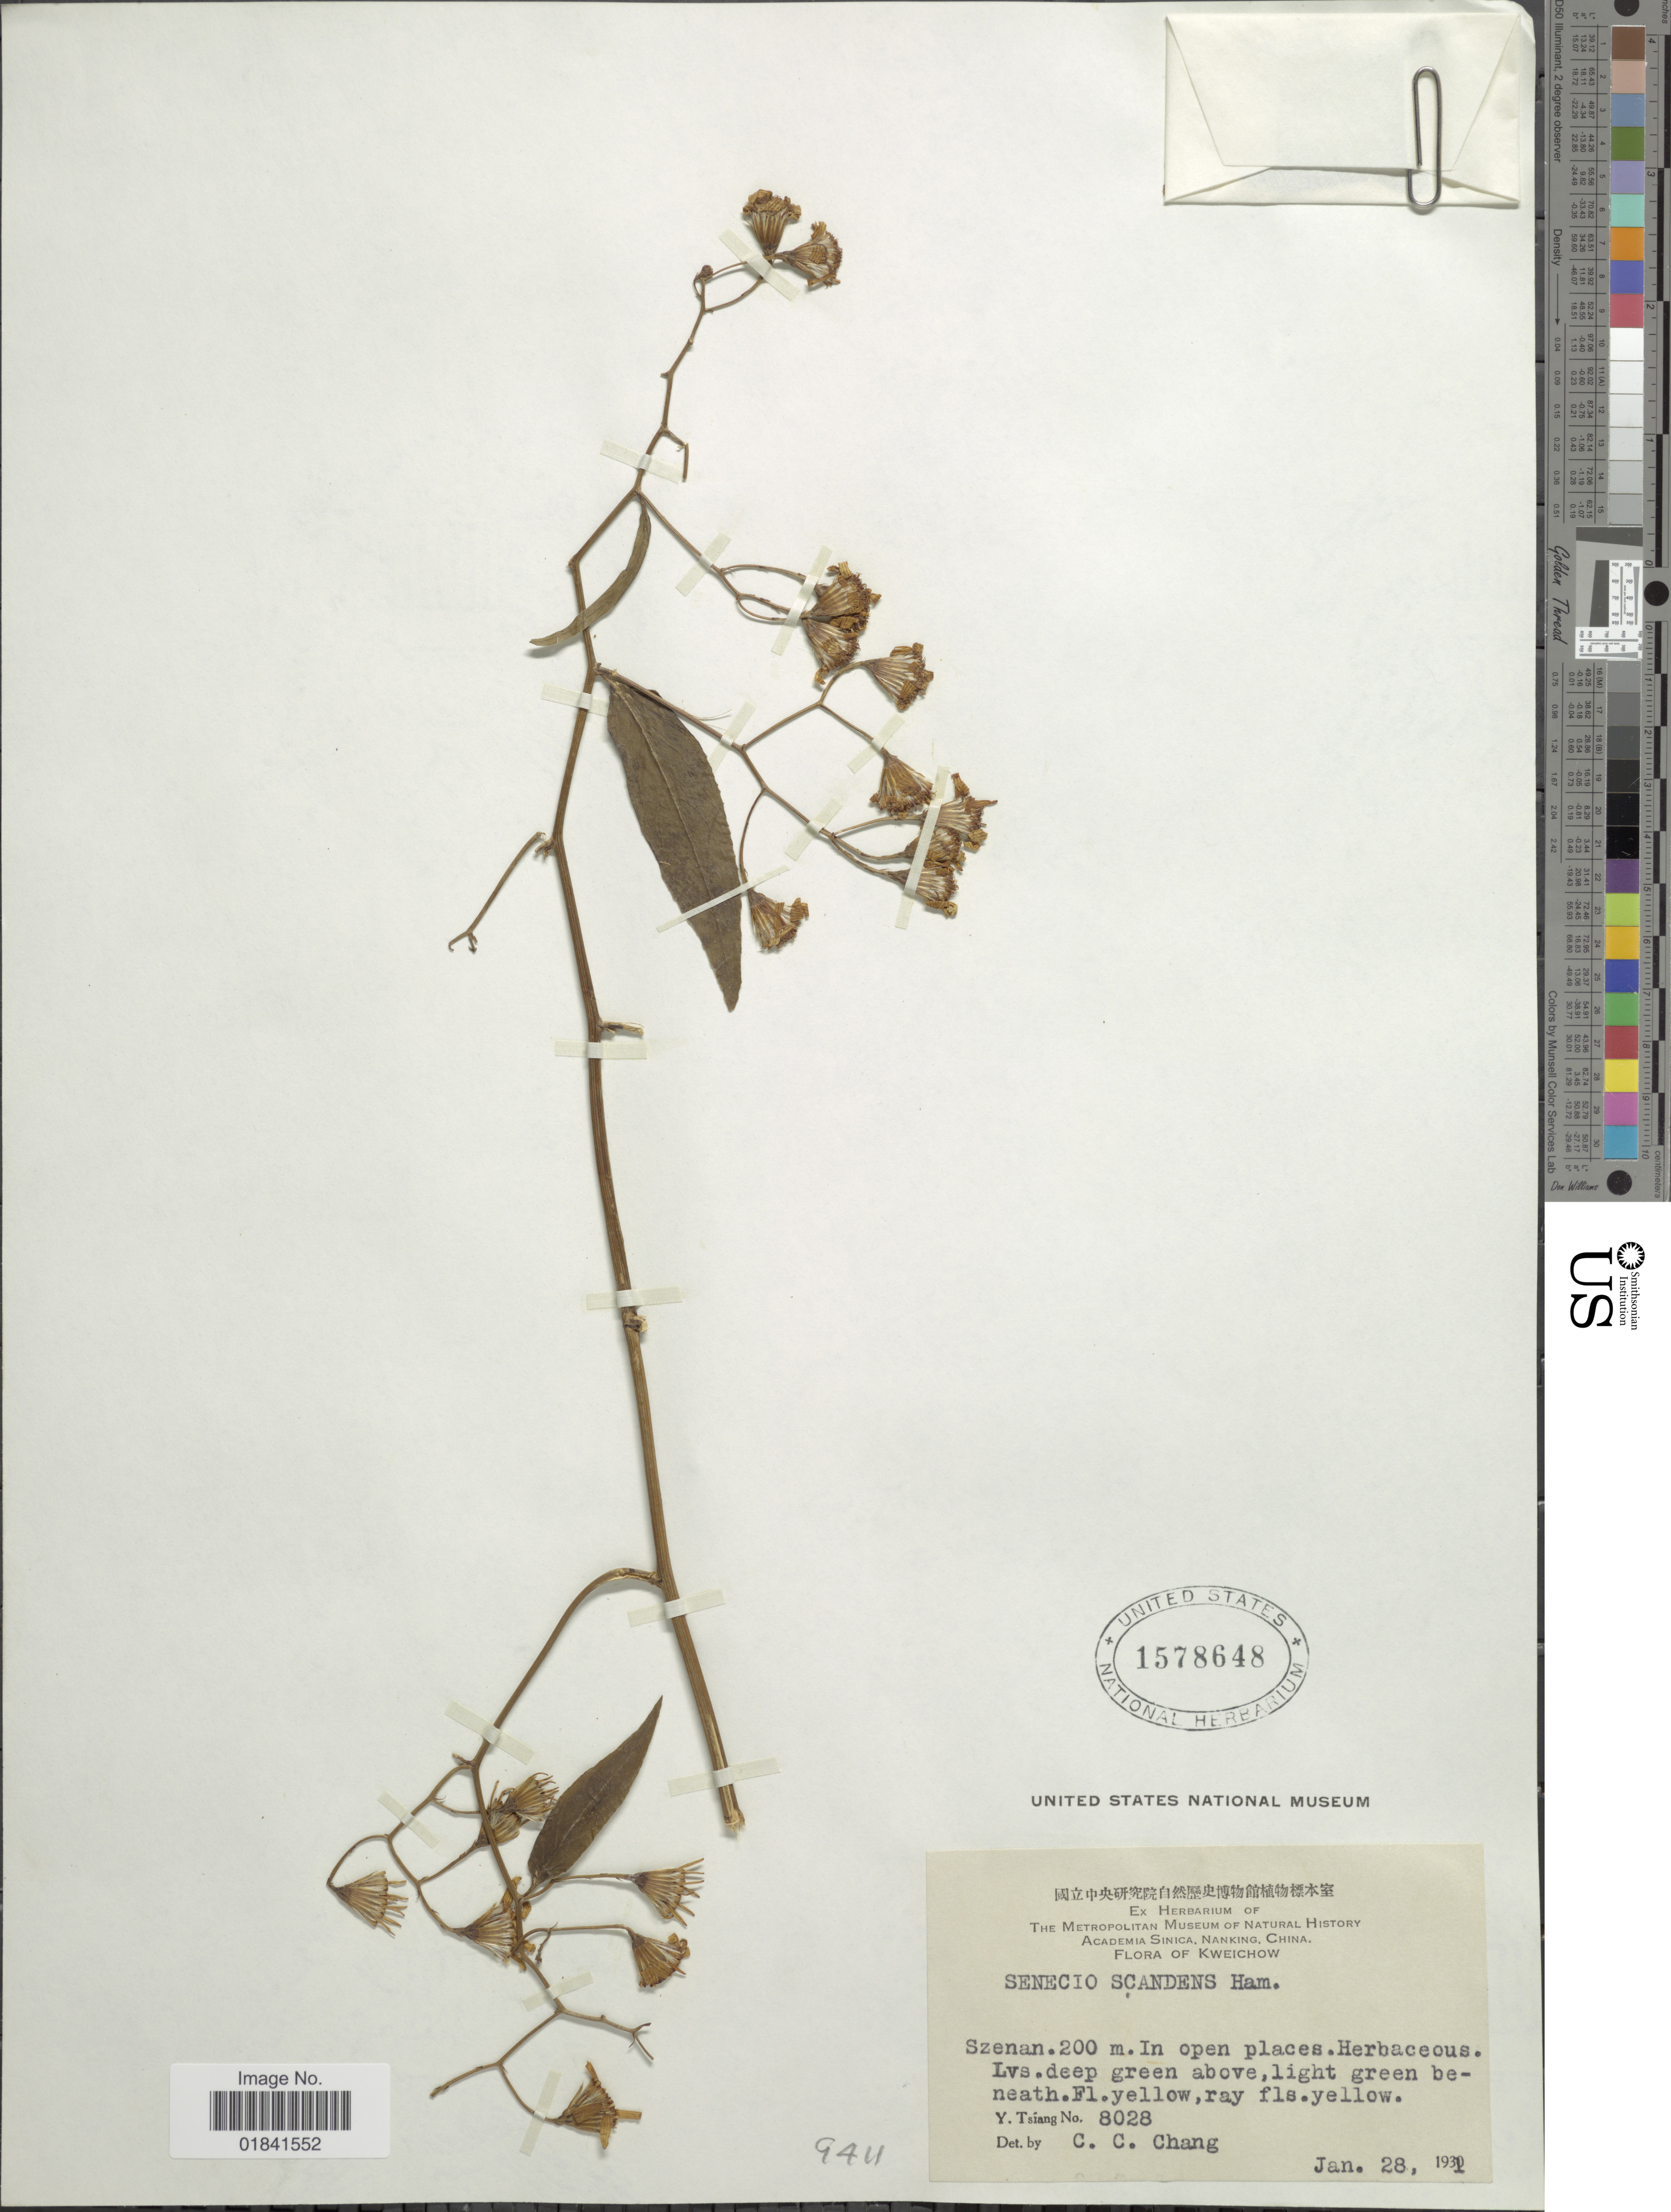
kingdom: Plantae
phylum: Tracheophyta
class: Magnoliopsida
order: Asterales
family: Asteraceae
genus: Senecio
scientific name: Senecio scandens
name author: Buch.-Ham. ex D. Don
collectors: Y. Tsiang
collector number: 8028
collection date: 1931-01-28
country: China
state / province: Guizhou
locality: Kweichow, Szenan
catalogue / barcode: US 1578648